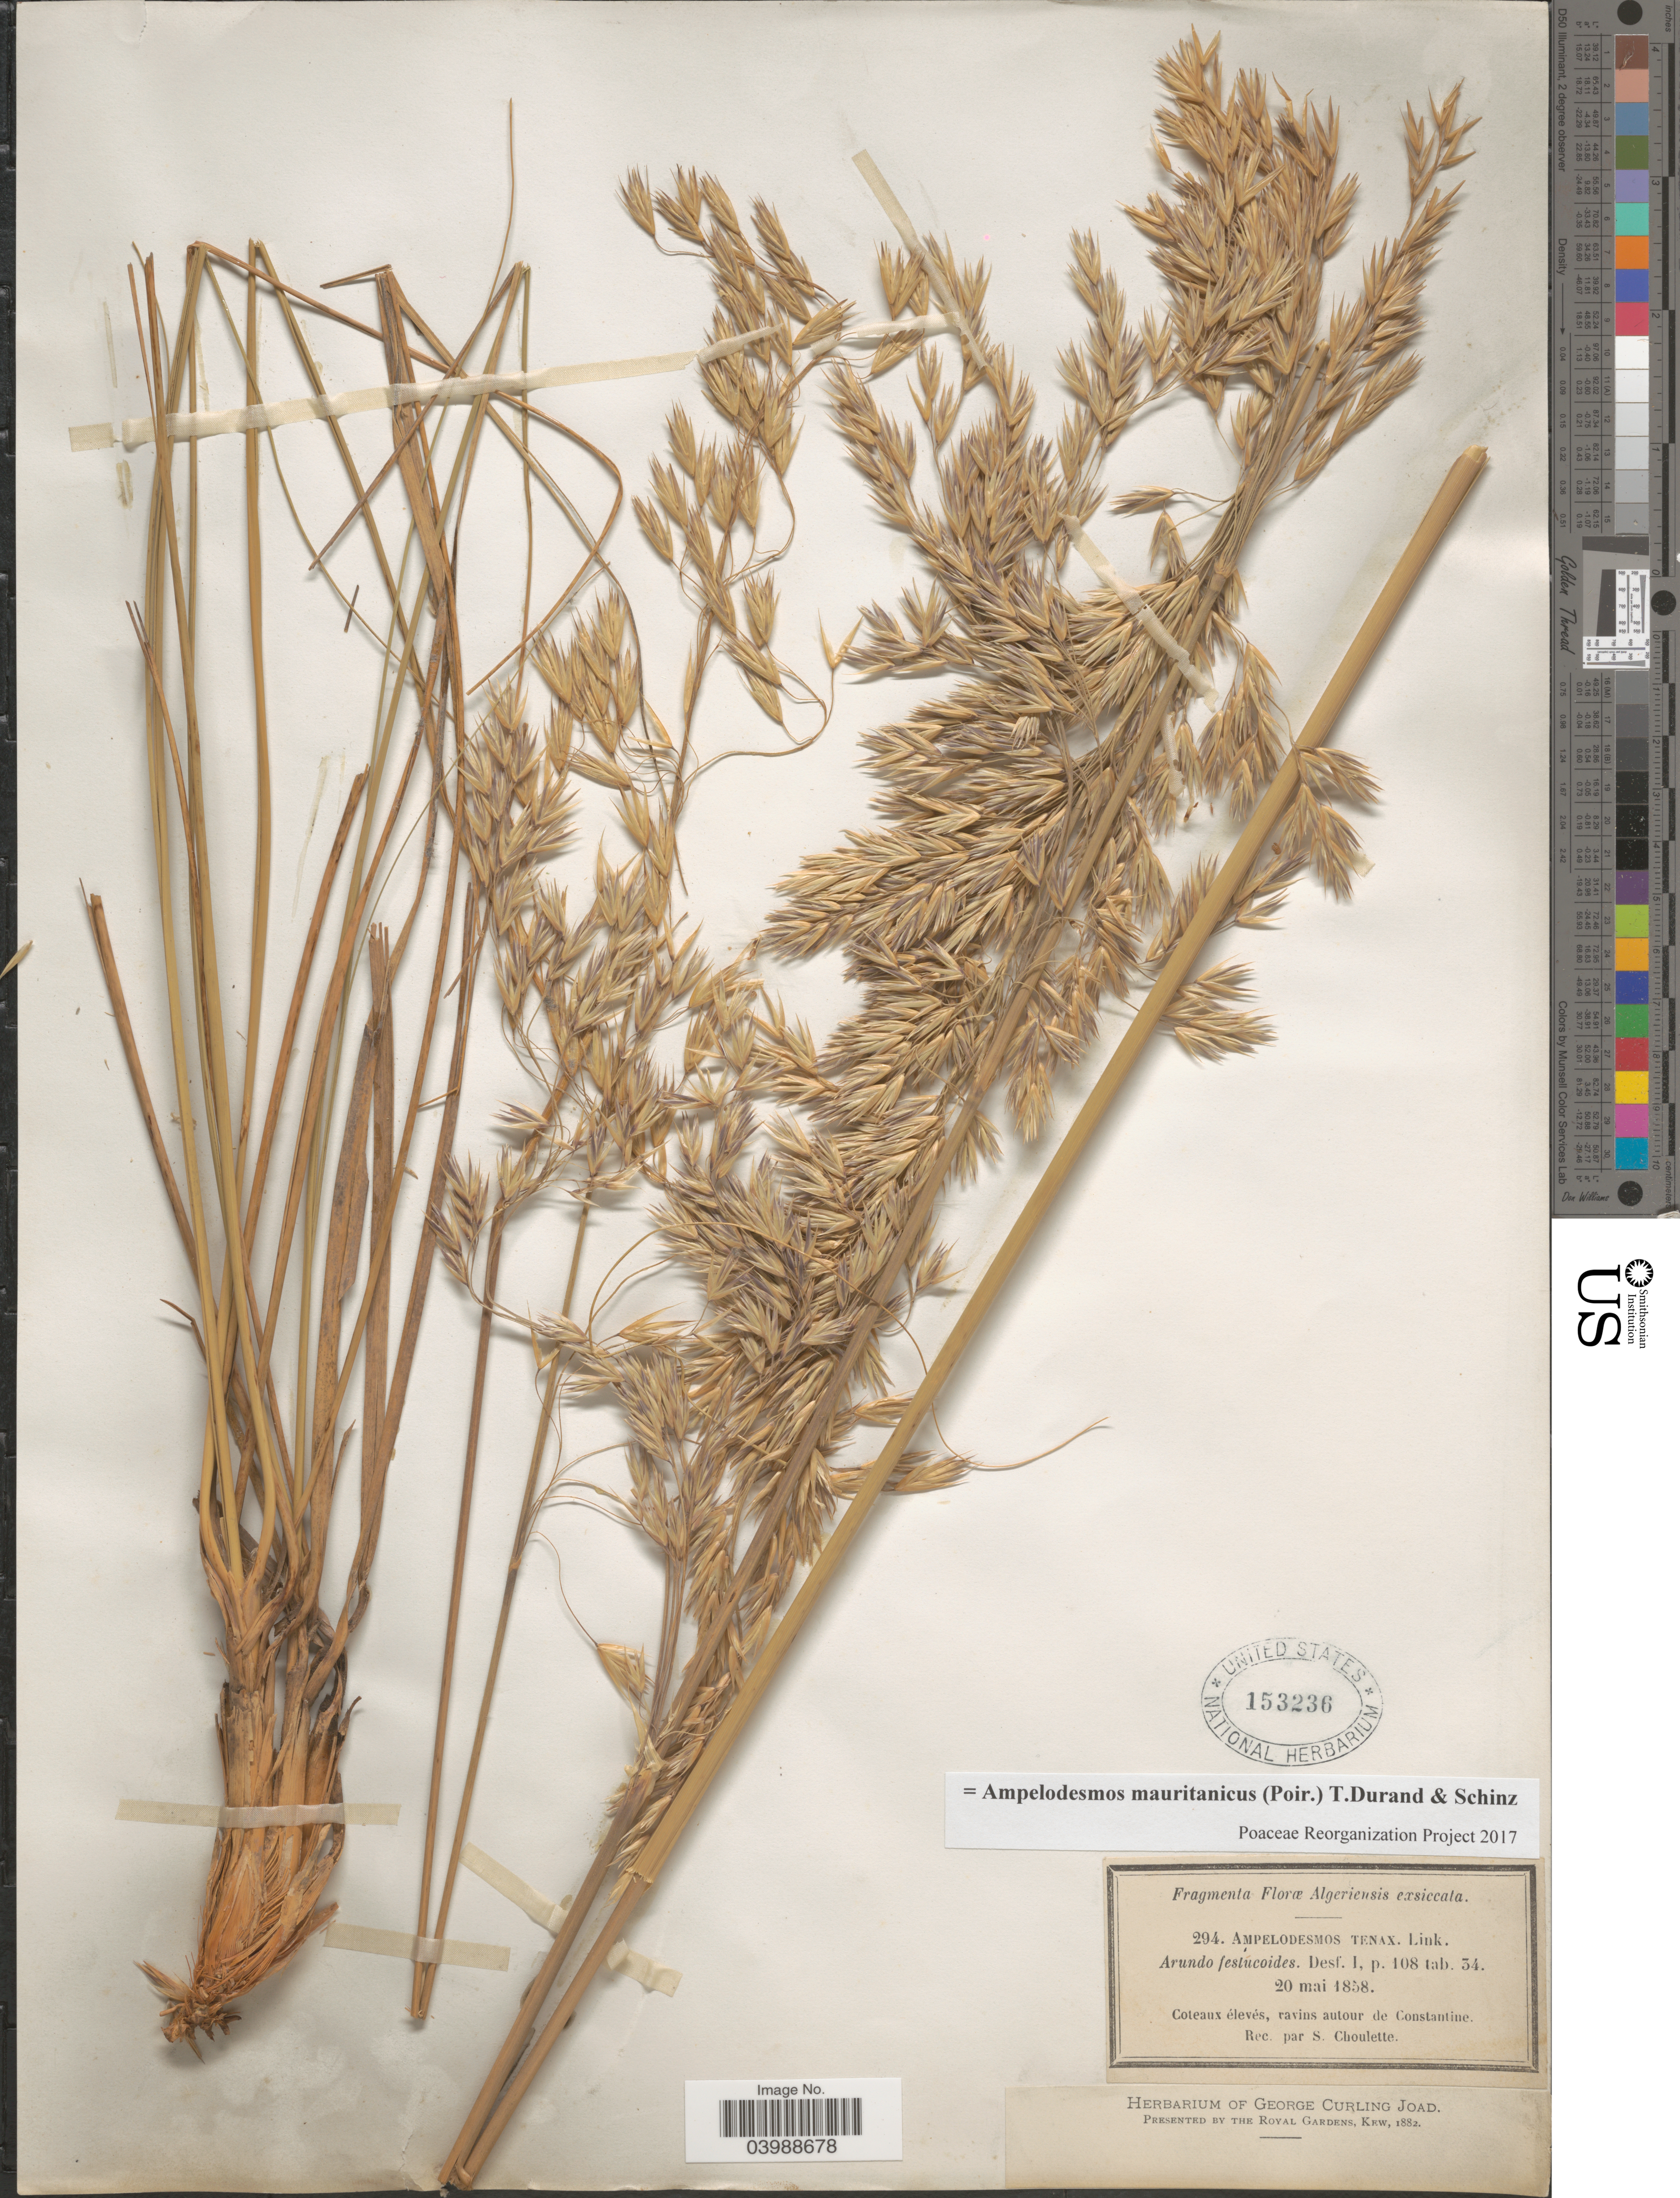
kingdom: Plantae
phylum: Tracheophyta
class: Liliopsida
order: Poales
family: Poaceae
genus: Ampelodesmos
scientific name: Ampelodesmos mauritanicus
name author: (Poir.) Durand & Schinz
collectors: S. Choulette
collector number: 294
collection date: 1858-05-20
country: Algeria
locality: Coteaux élevés, ravins autour de Constantine.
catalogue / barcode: US 153236